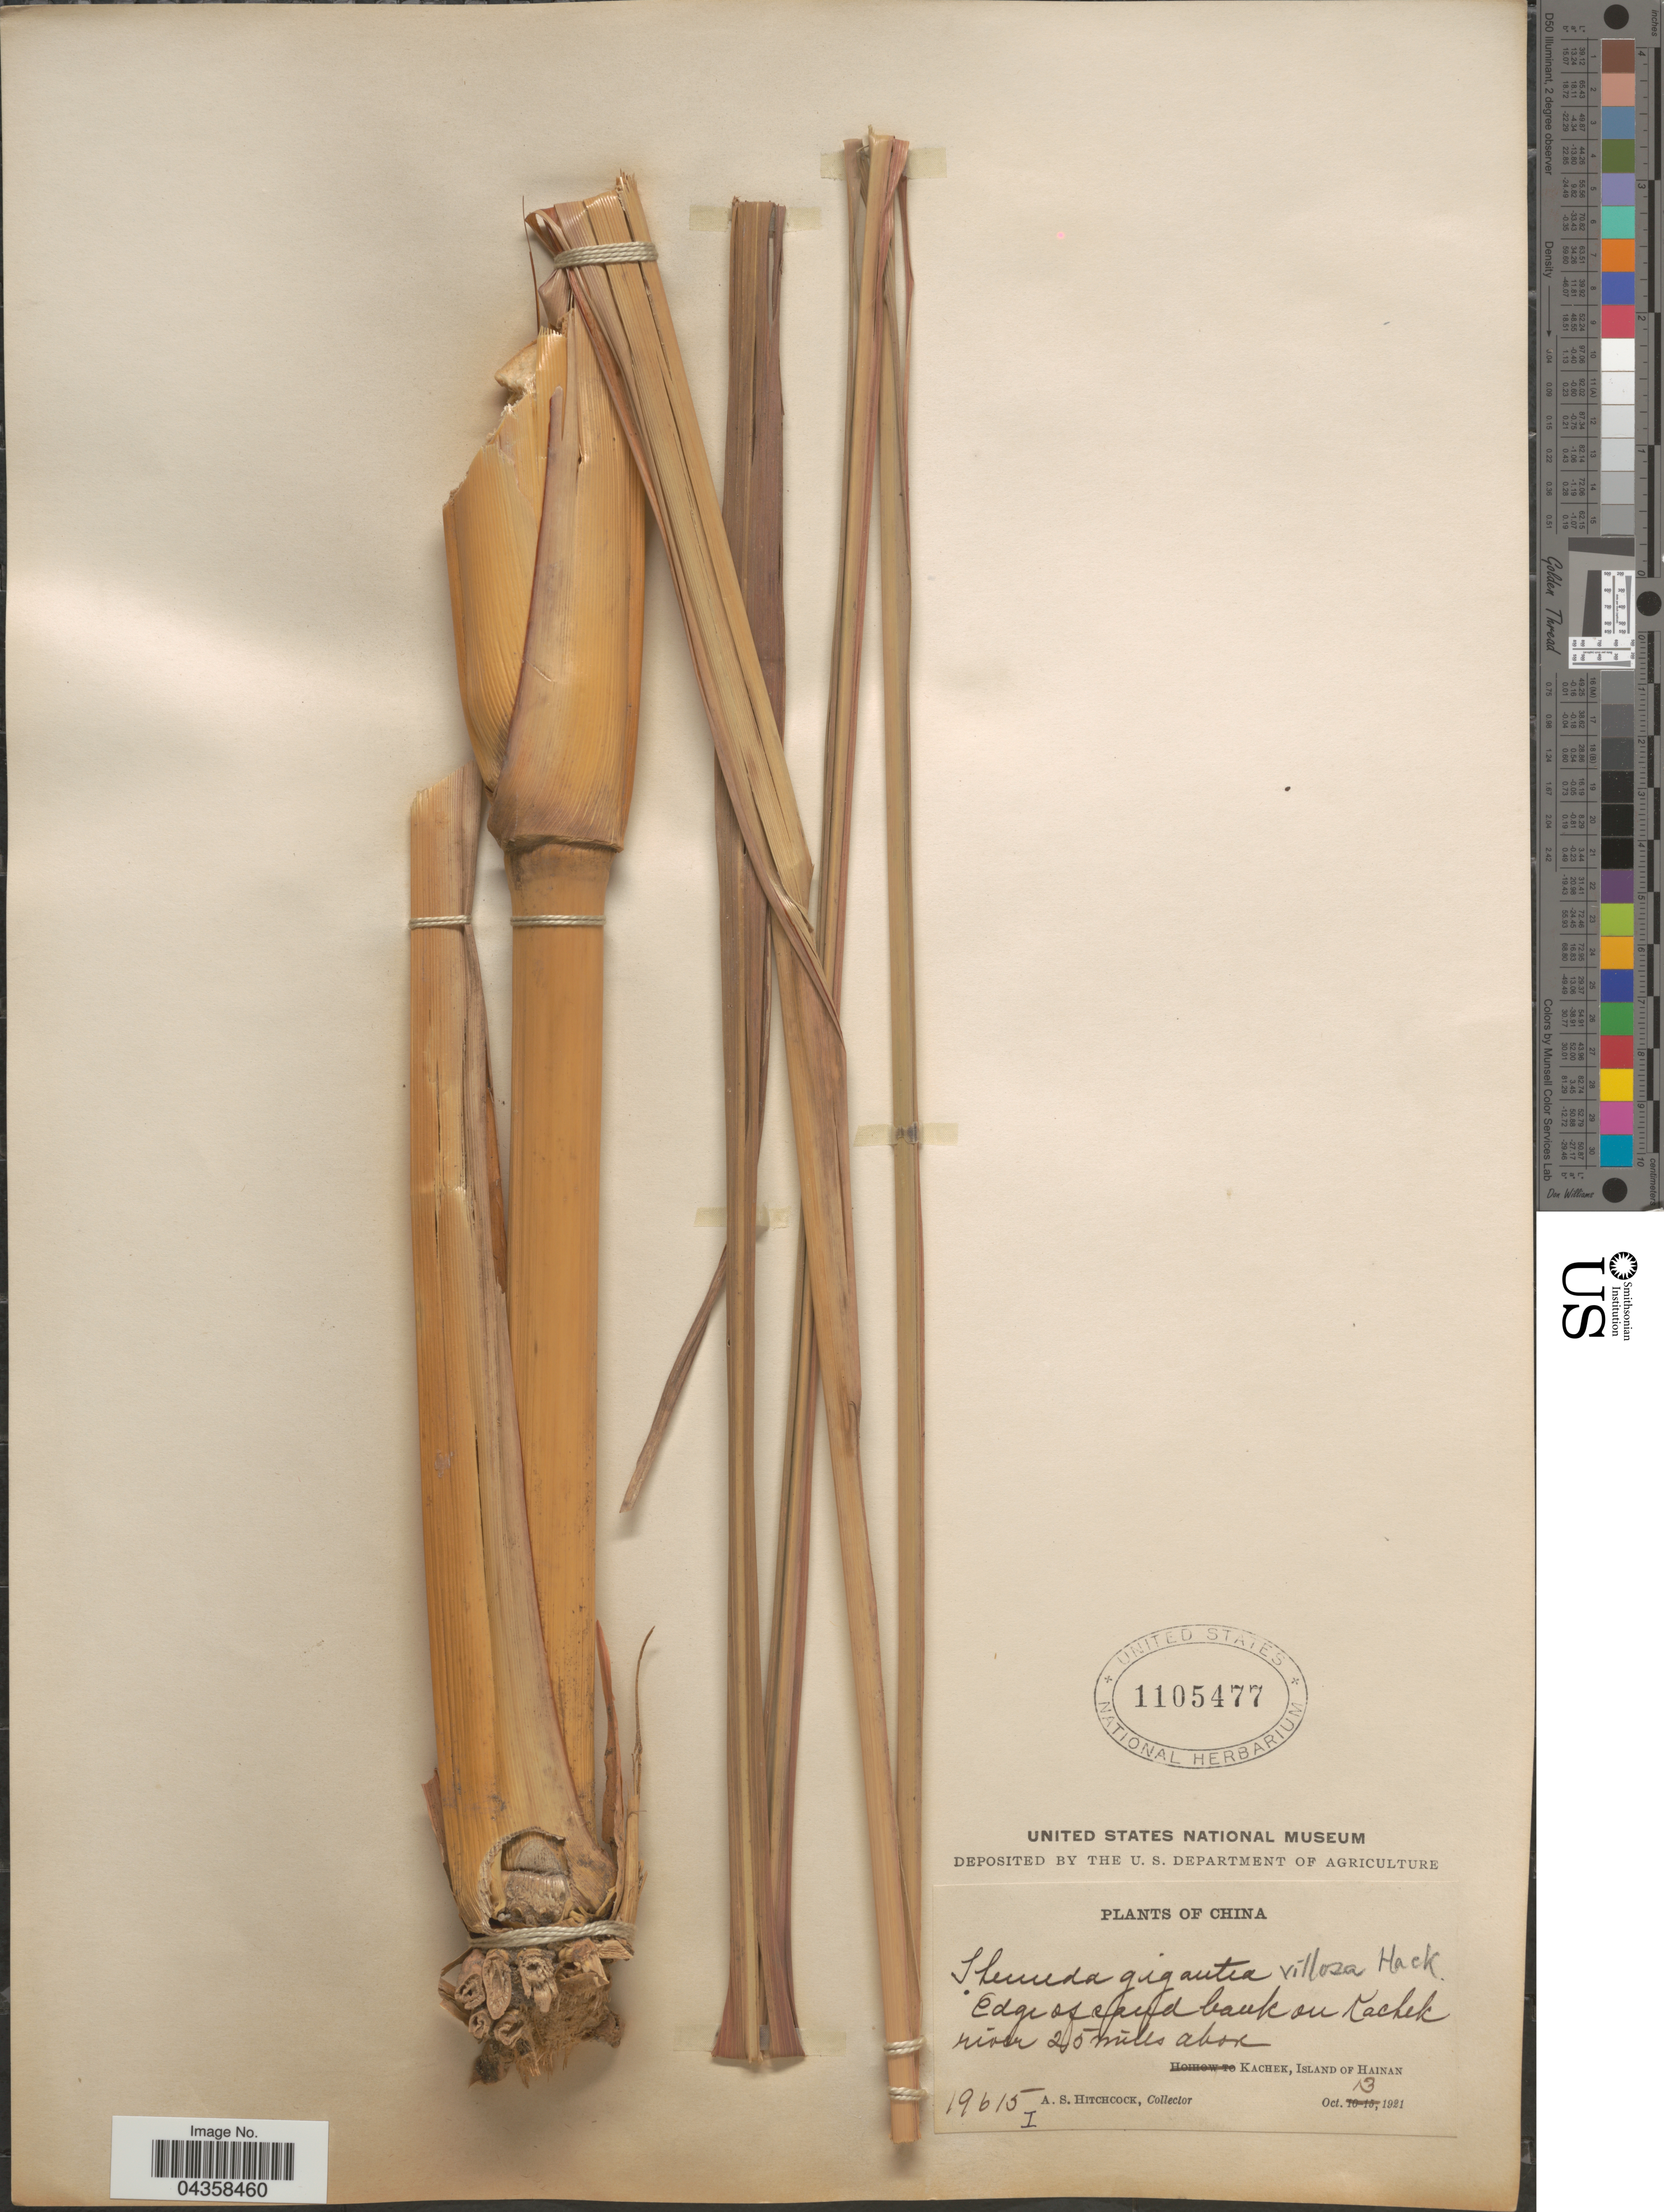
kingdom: Plantae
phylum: Tracheophyta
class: Liliopsida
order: Poales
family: Poaceae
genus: Themeda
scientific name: Themeda villosa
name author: (Lam.) A. Camus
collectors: A. S. Hitchcock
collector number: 19615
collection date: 1921-10-13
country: China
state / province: Hainan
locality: Edge of sand bank on Kachek river 25 miles above Kachek, Island of Hainan.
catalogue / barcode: US 1105477